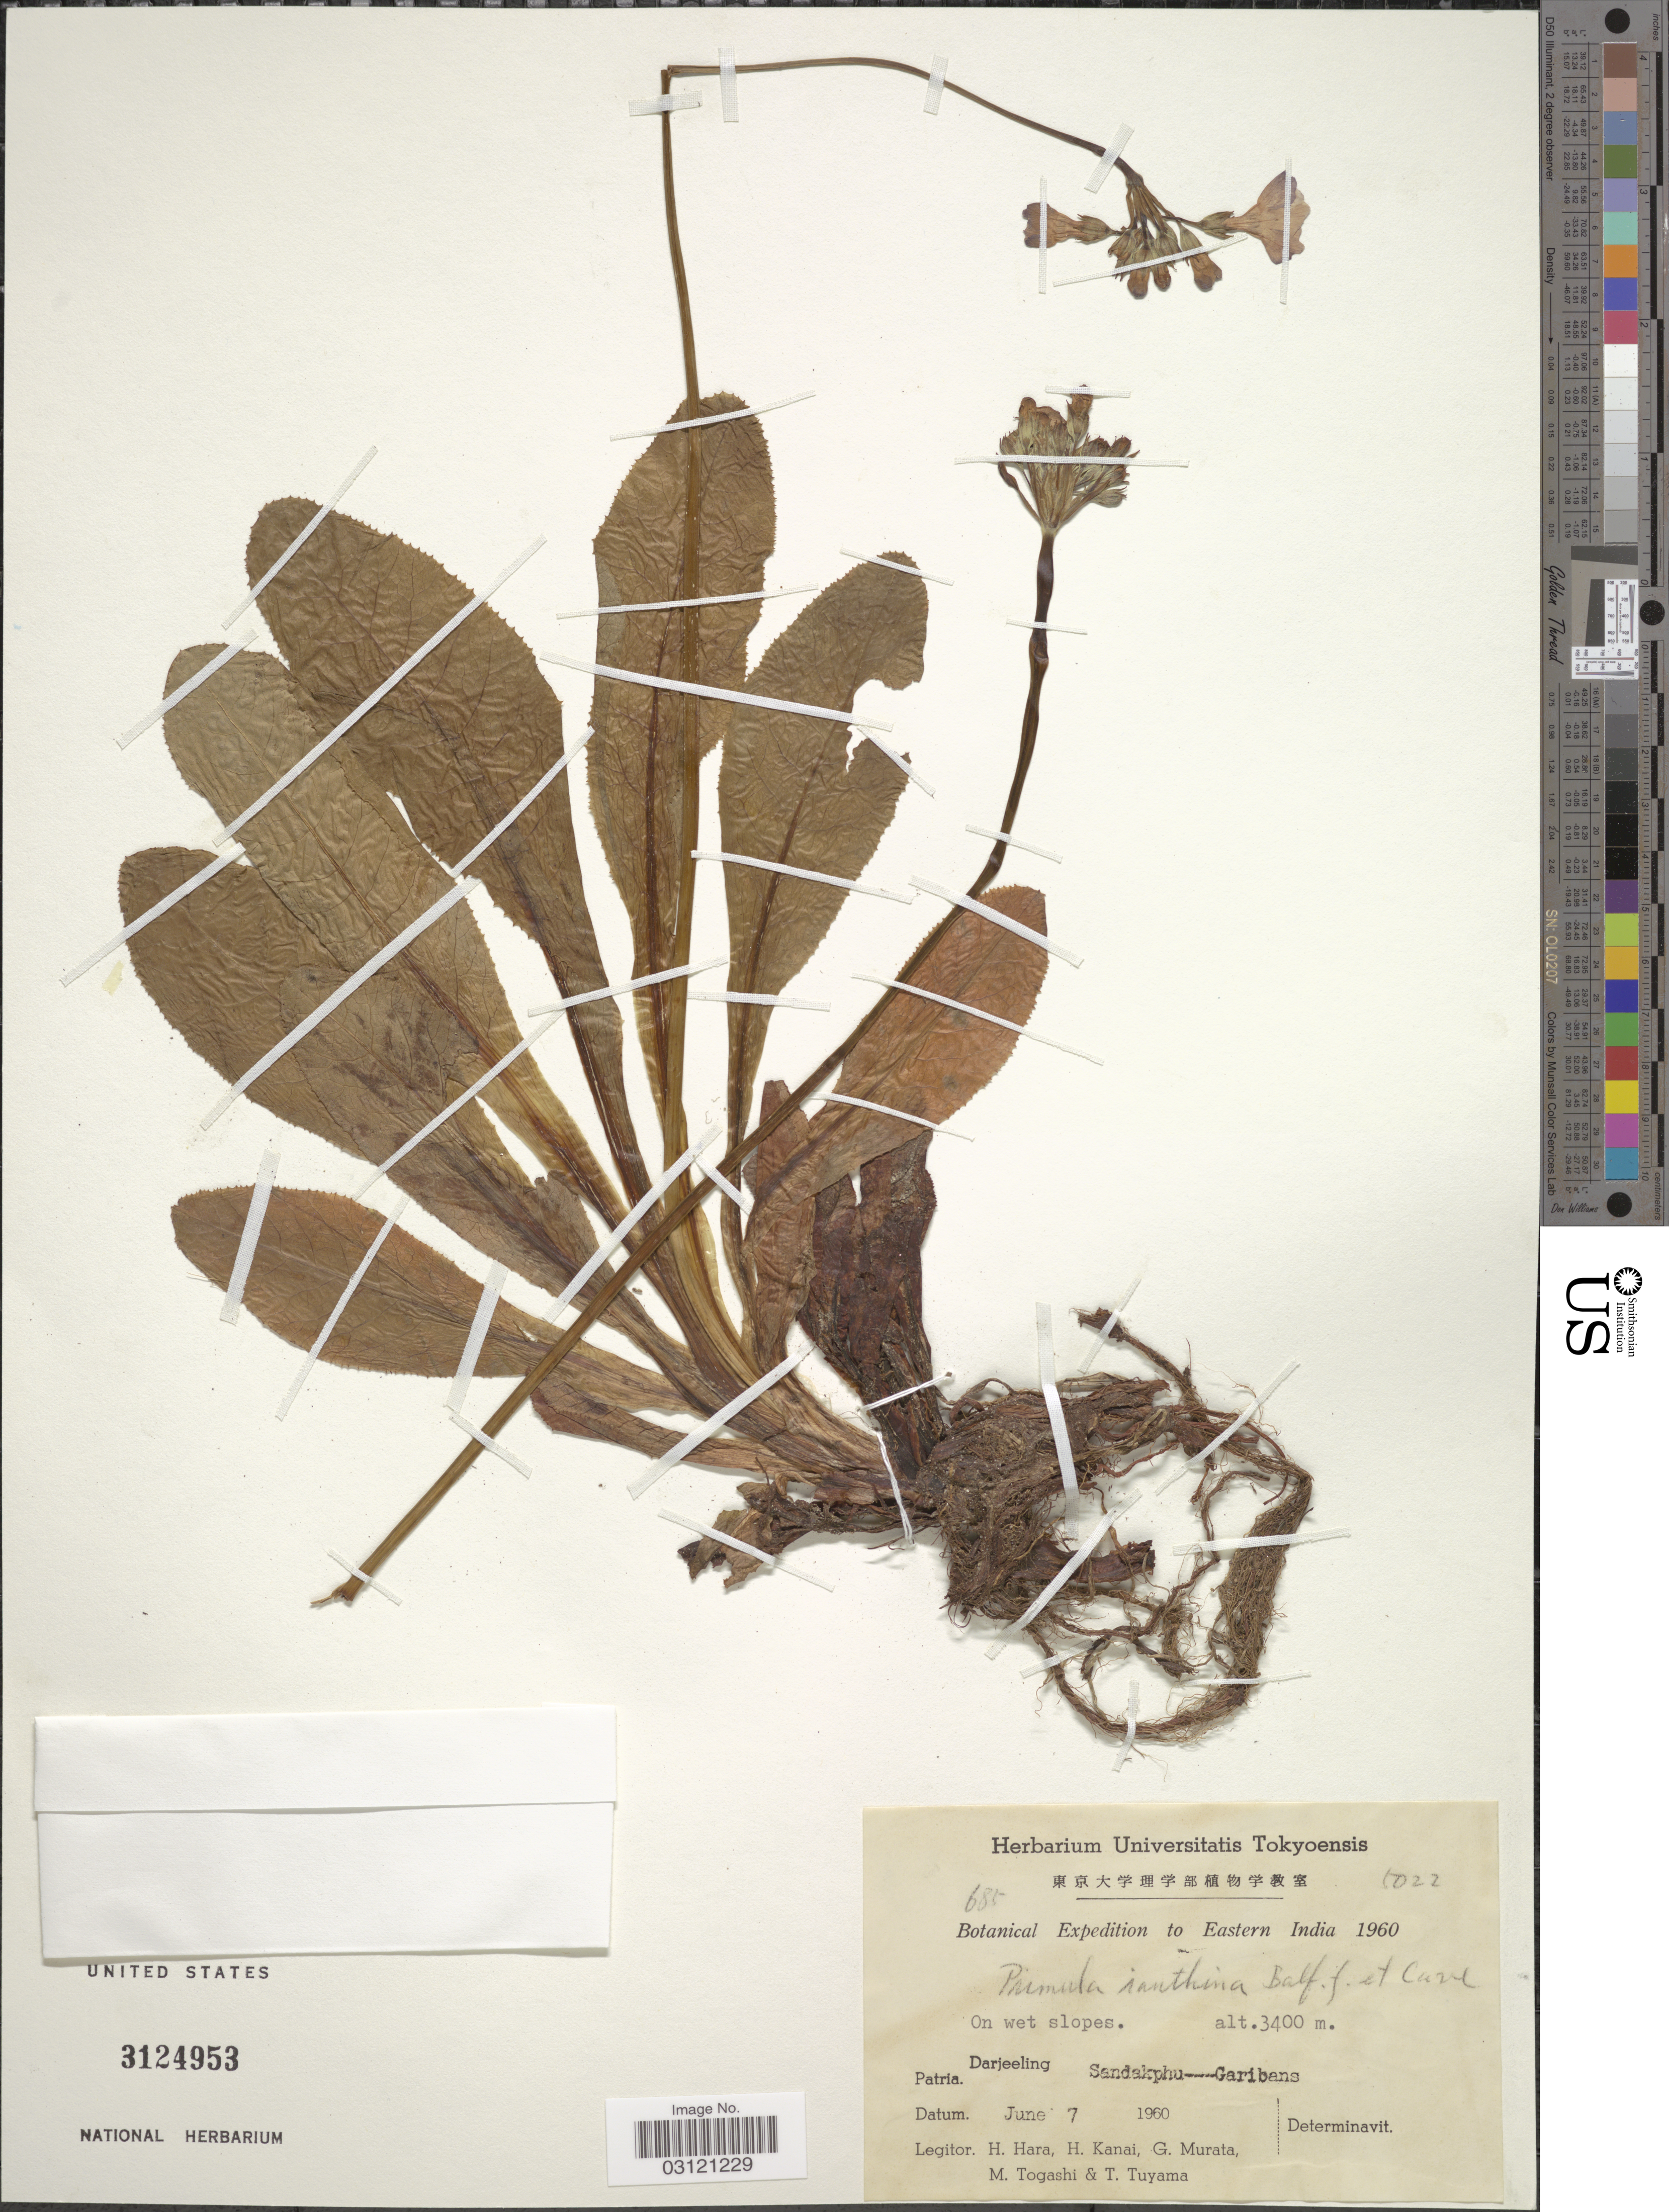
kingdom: Plantae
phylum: Tracheophyta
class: Magnoliopsida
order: Ericales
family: Primulaceae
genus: Primula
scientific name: Primula ianthina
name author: Balf. f. & Cave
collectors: H. Hara, H. Kanai, G. Murata & M. Togashi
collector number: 685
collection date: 1960-06-07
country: India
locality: Eastern India, Darjeeling, Sandakphu-Garibans.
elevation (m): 3400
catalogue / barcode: US 3124953